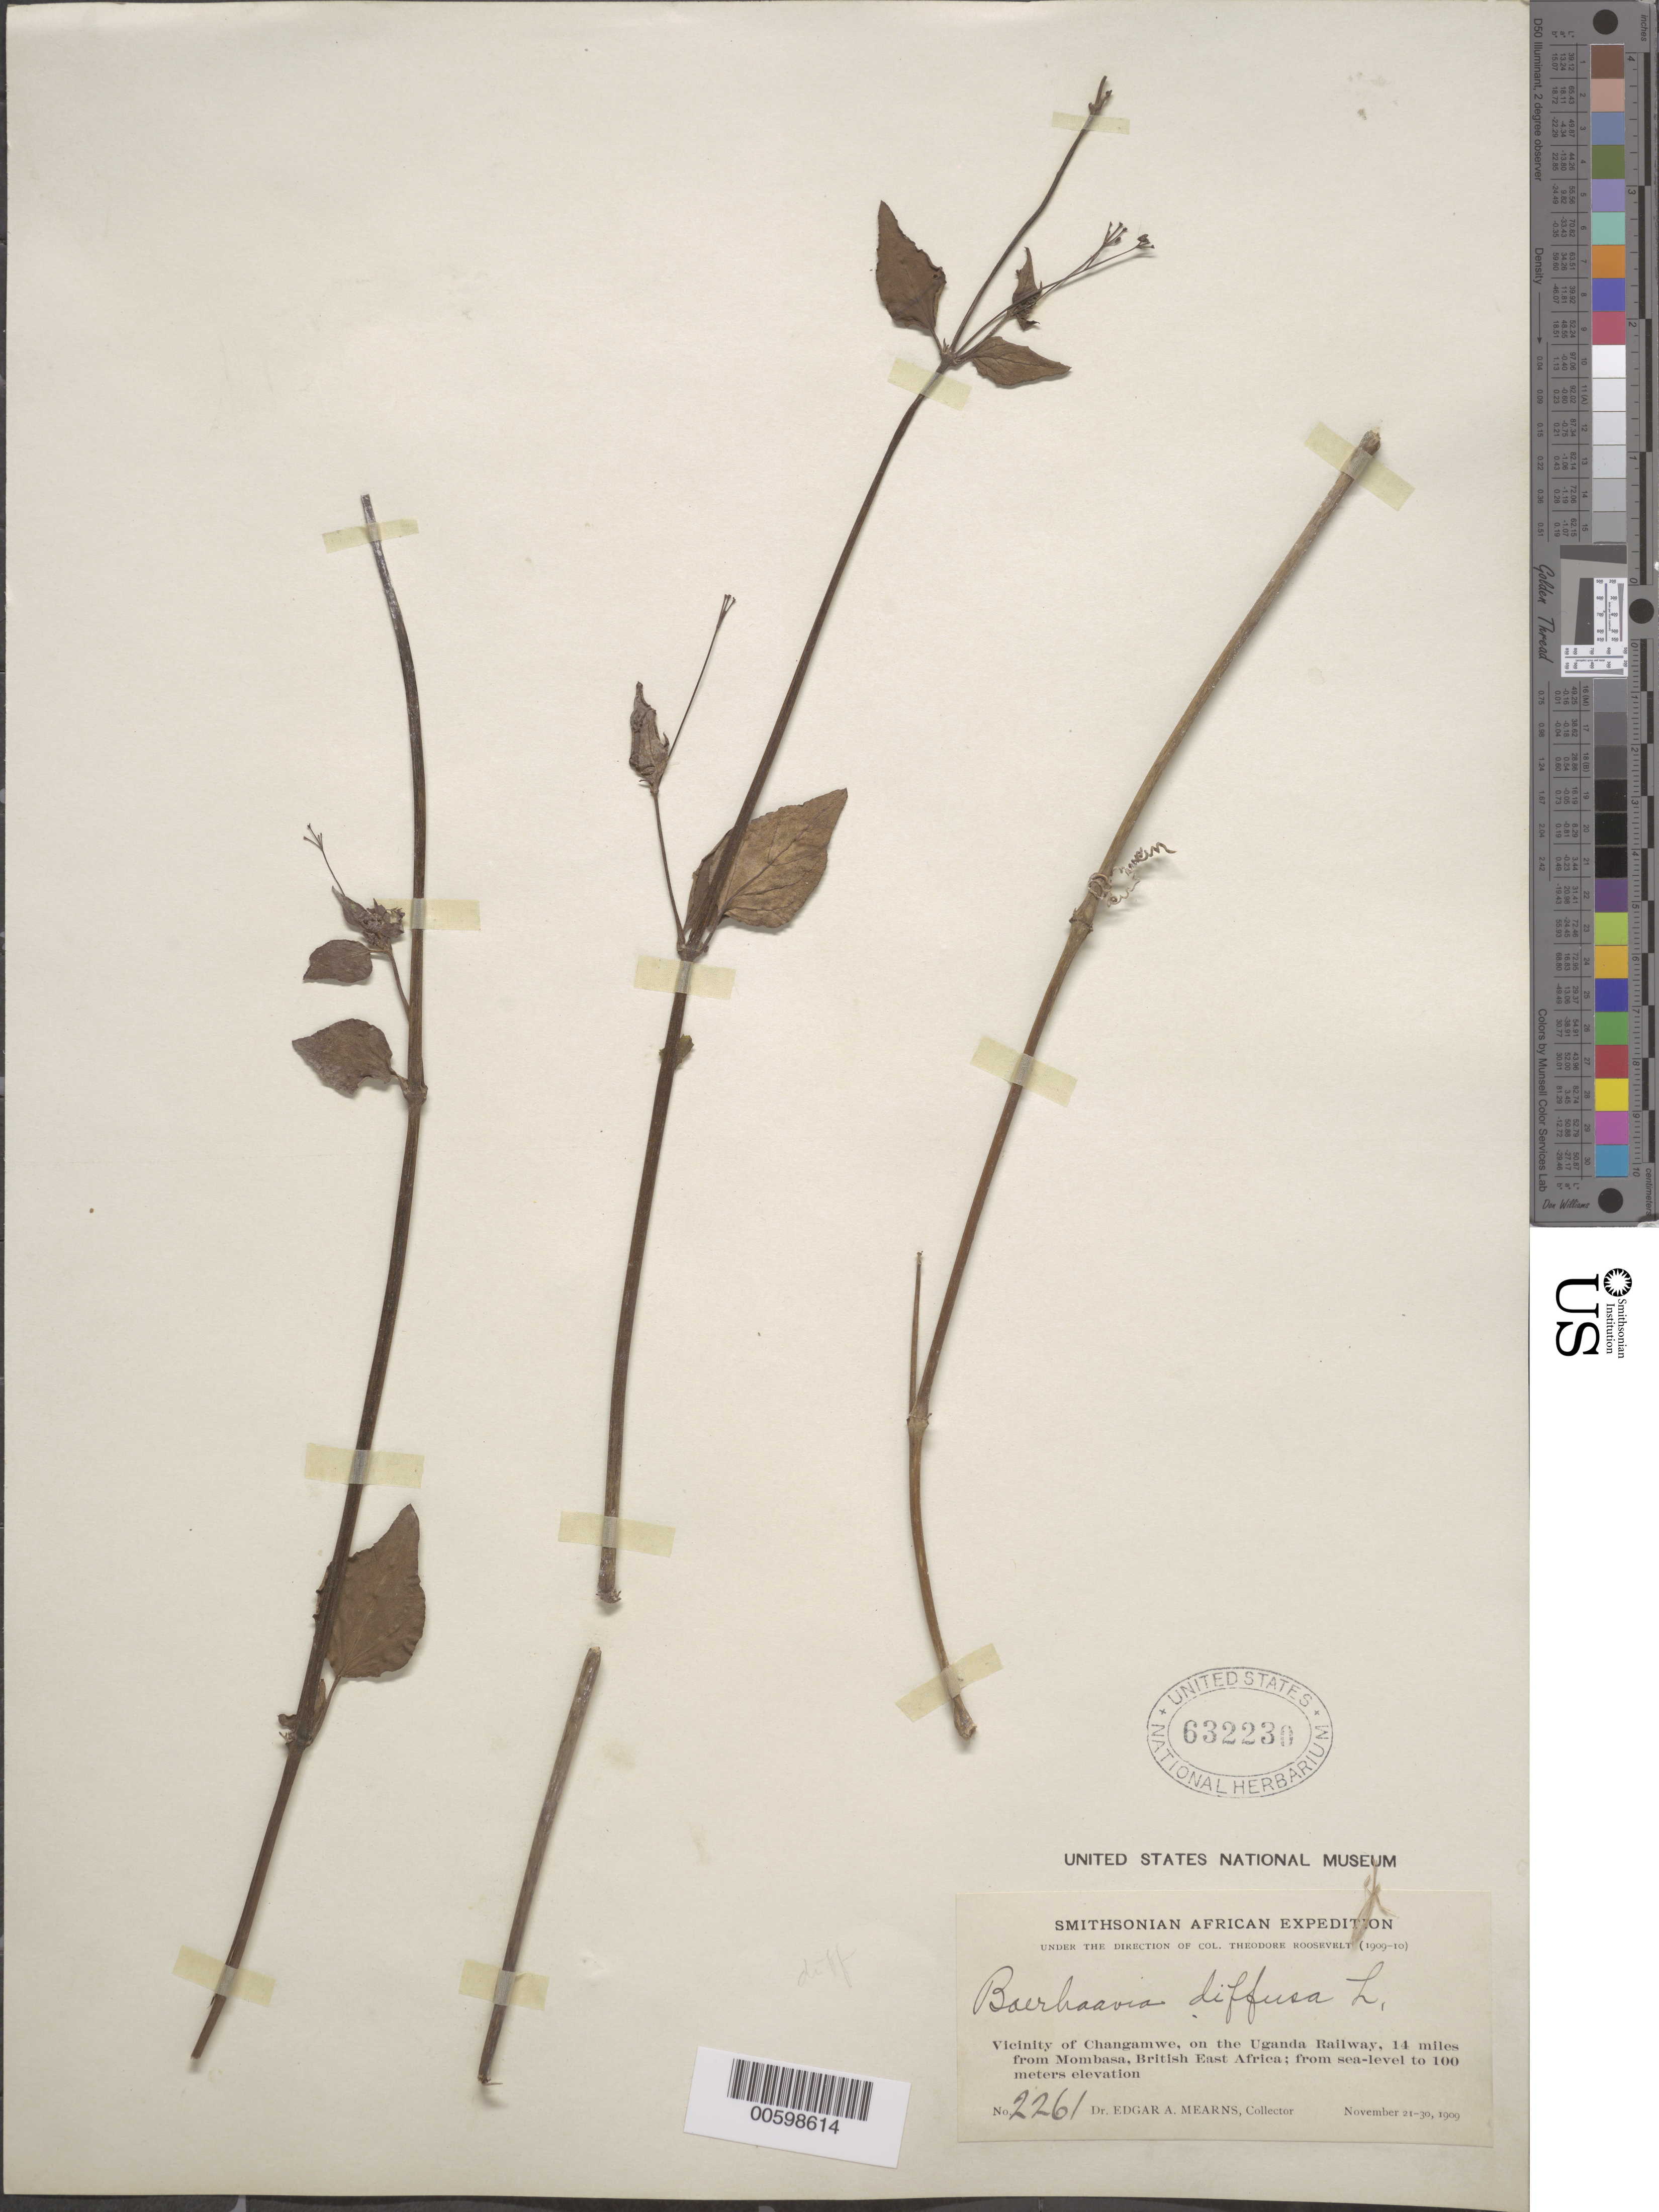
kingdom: Plantae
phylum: Tracheophyta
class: Magnoliopsida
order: Caryophyllales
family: Nyctaginaceae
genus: Boerhavia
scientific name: Boerhavia diffusa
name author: L.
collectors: E. A. Mearns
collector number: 2261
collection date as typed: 21 Nov 1909 to 30 Nov 1909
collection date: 1909-11-21/1909-11-30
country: Kenya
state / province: Mombasa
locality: Vicinity of Changamwe, on the Uganda Railway, 14 miles from Mombasa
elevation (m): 0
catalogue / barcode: US 632230